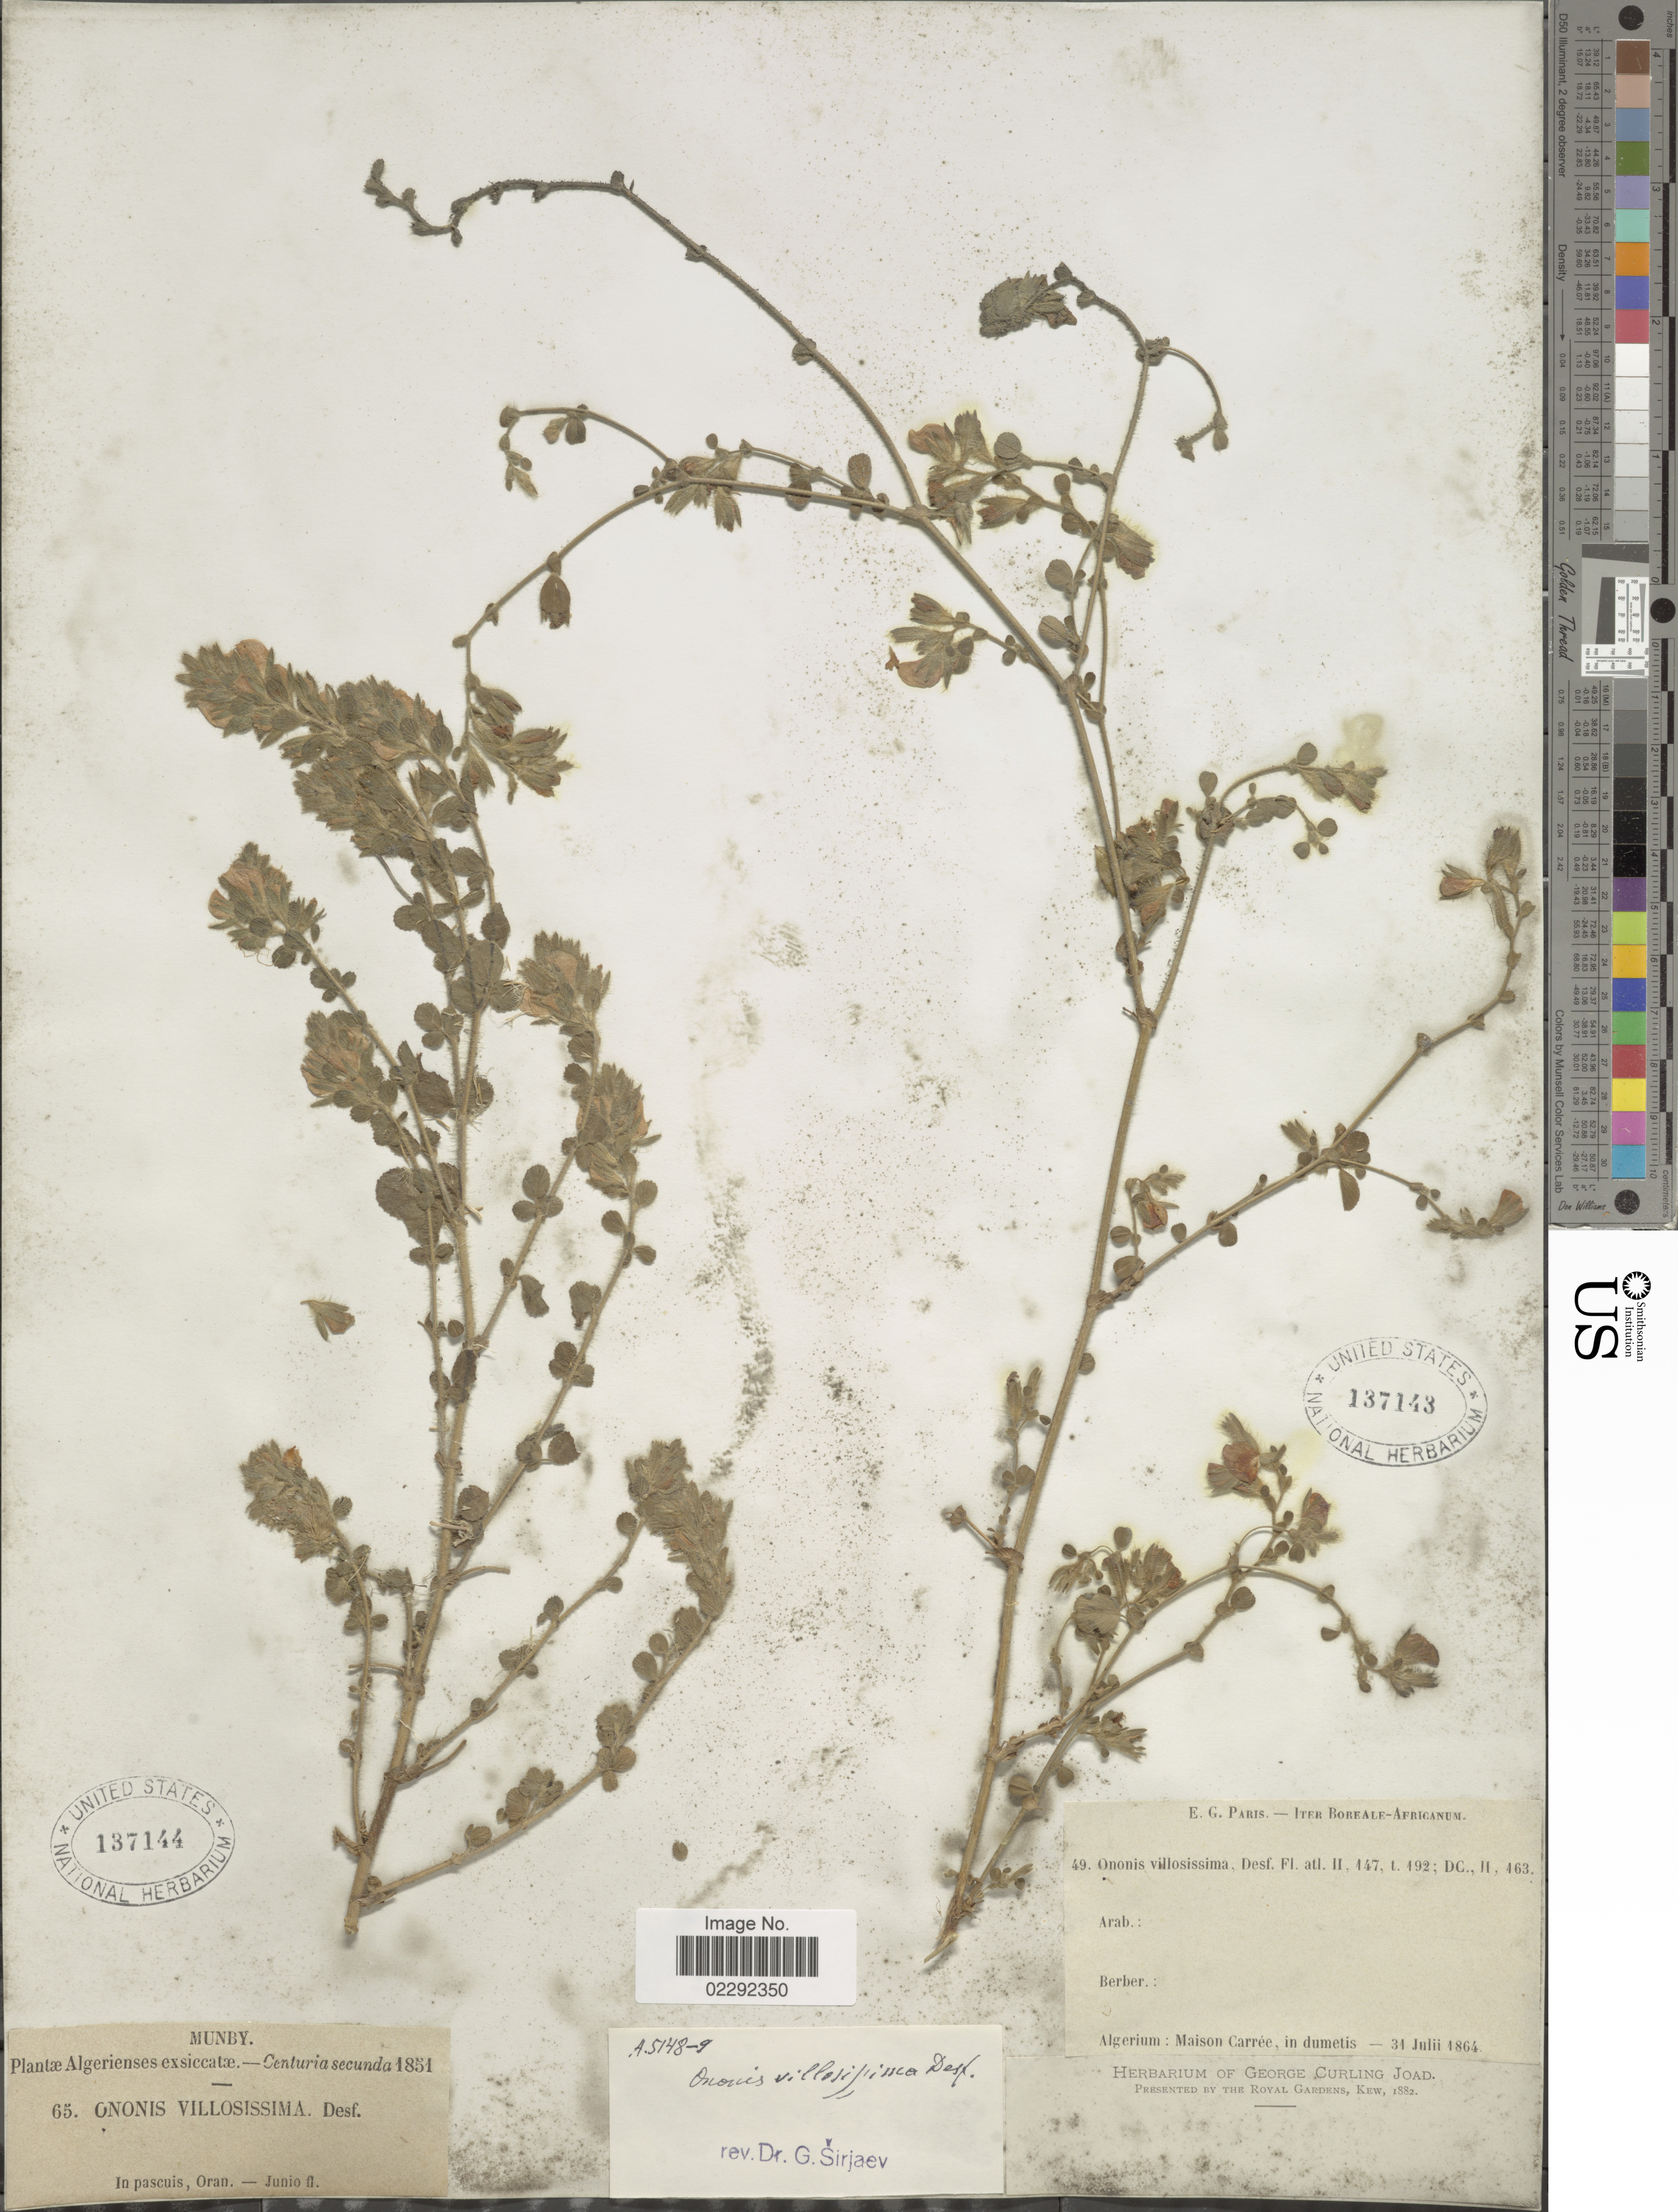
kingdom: Plantae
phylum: Tracheophyta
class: Magnoliopsida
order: Fabales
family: Fabaceae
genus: Ononis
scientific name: Ononis villosissima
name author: Desf.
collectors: Munby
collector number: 65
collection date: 1851-06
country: Algeria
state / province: Oran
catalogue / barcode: US 137144-2